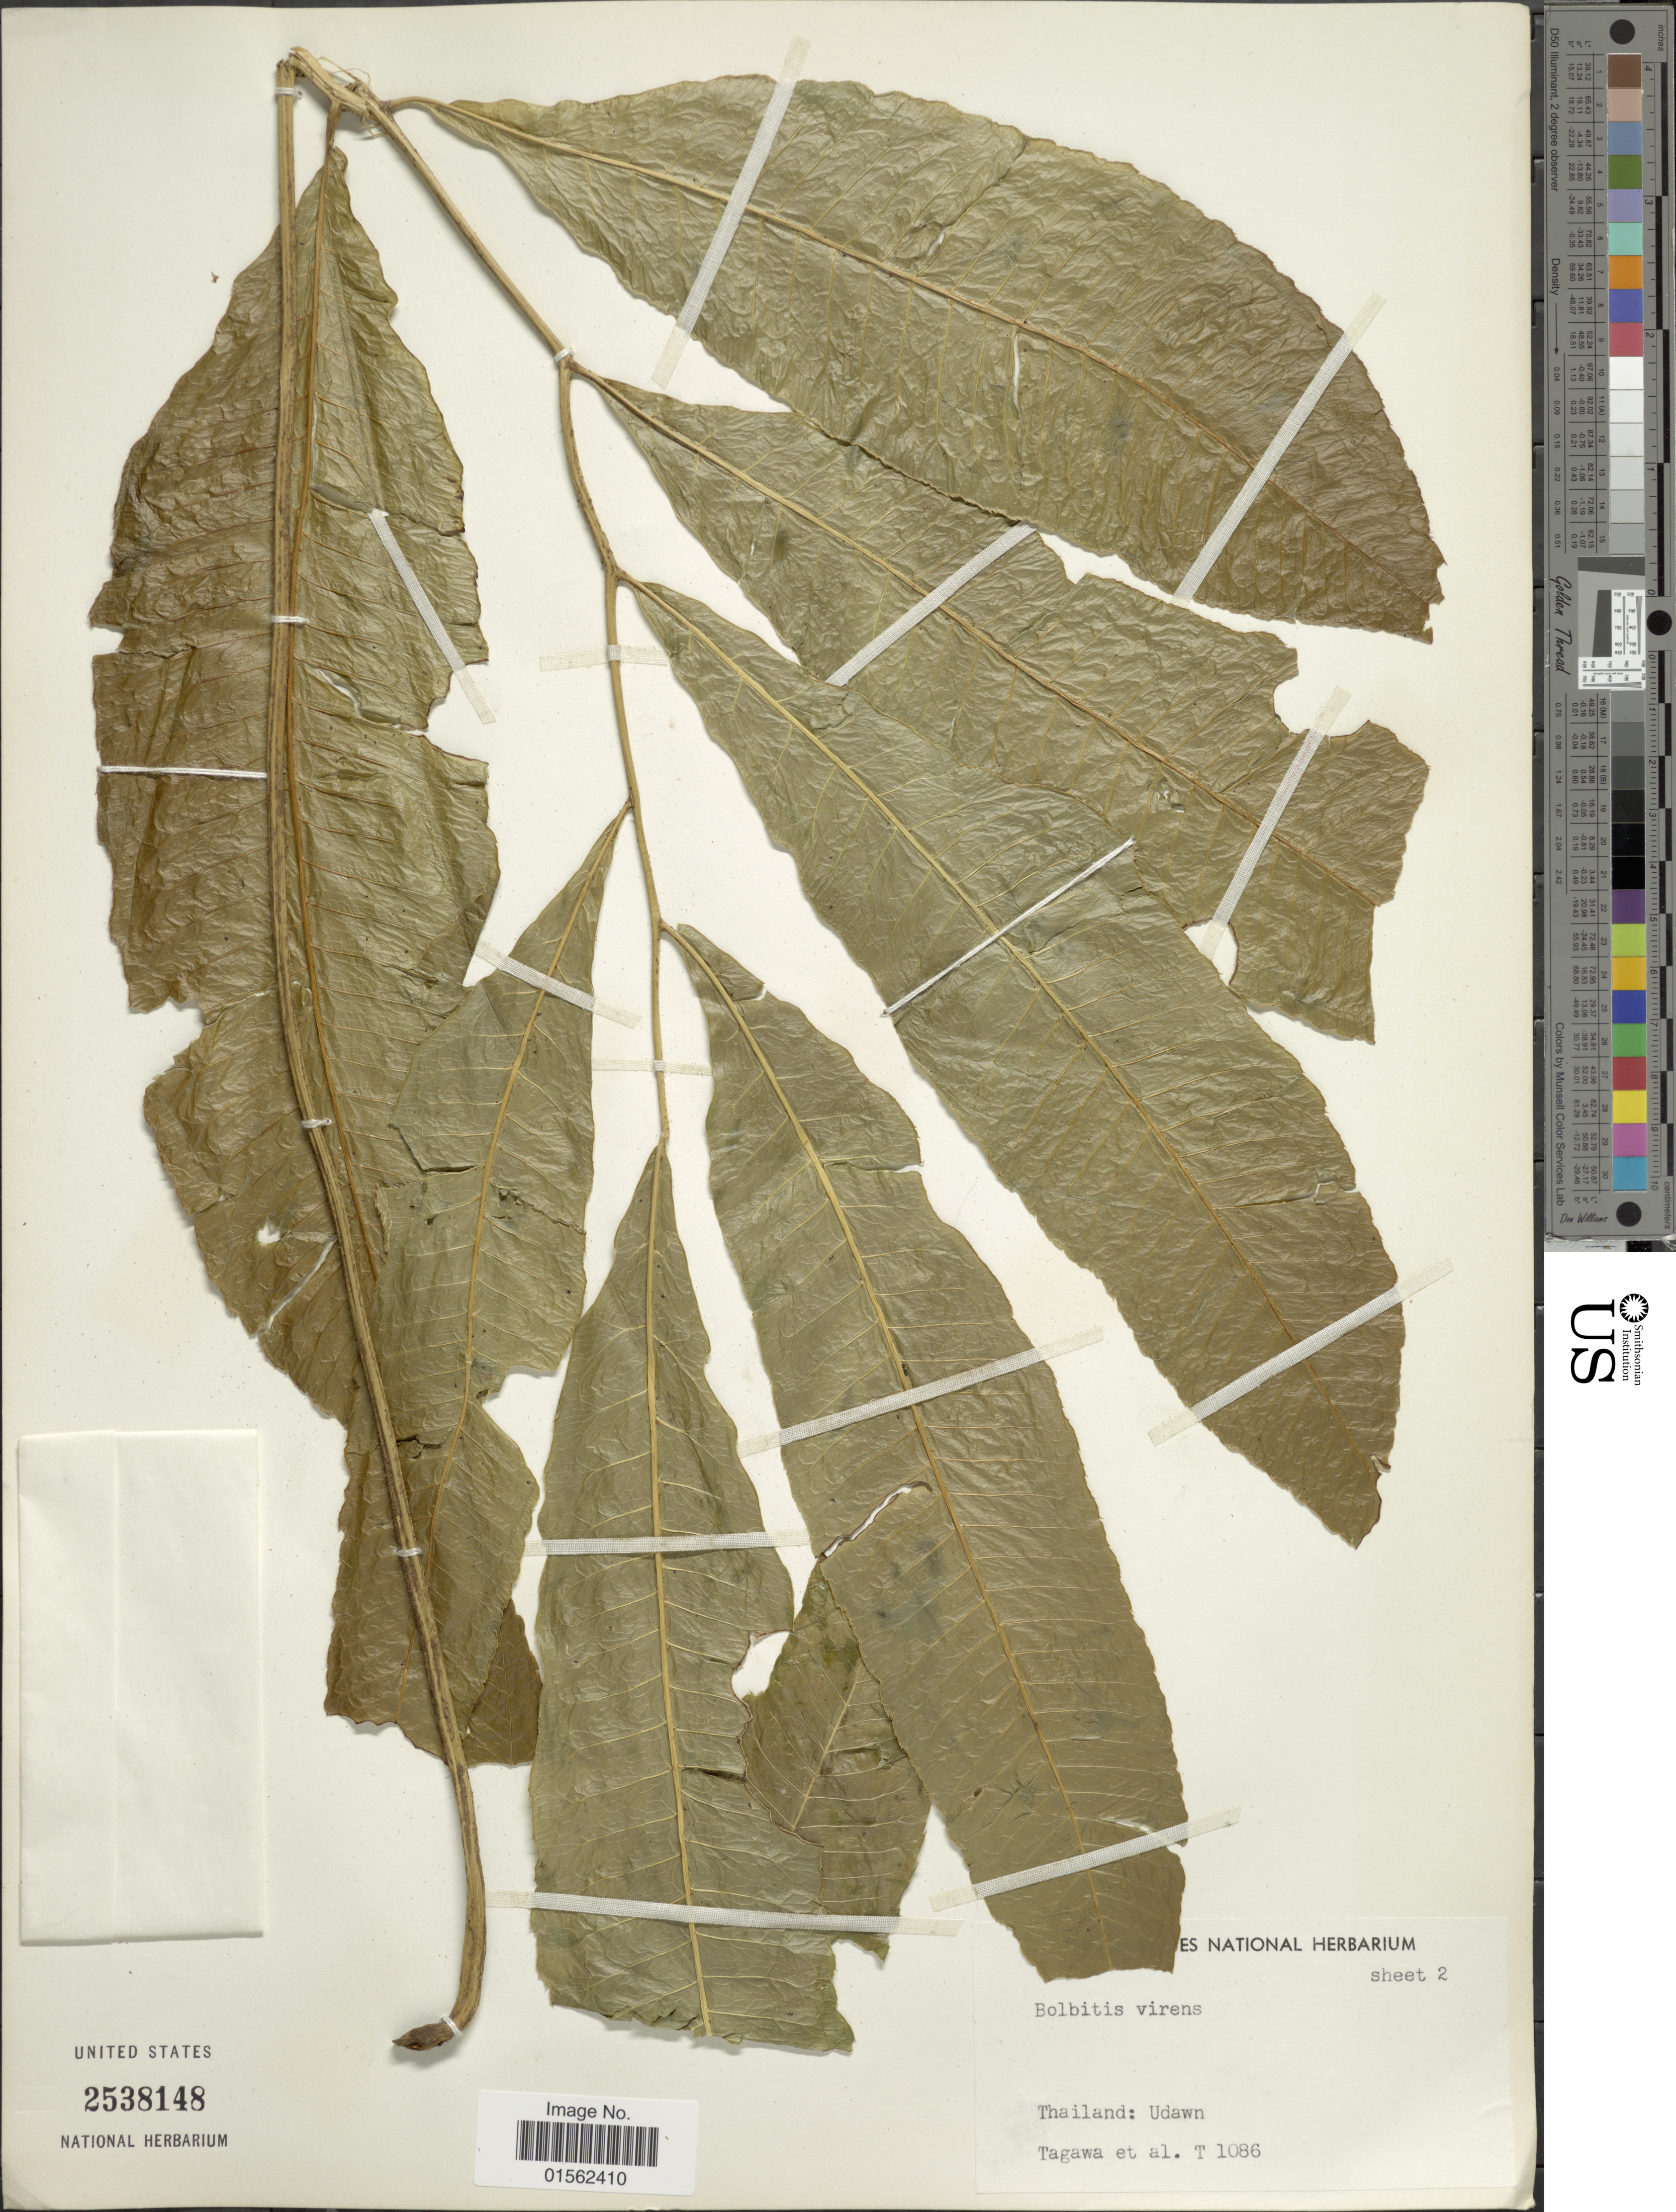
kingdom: Plantae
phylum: Tracheophyta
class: Polypodiopsida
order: Polypodiales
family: Dryopteridaceae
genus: Bolbitis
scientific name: Bolbitis virens var. virens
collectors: Tagawa & et al.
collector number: T1086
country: Thailand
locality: Udawn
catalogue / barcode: US 2538148